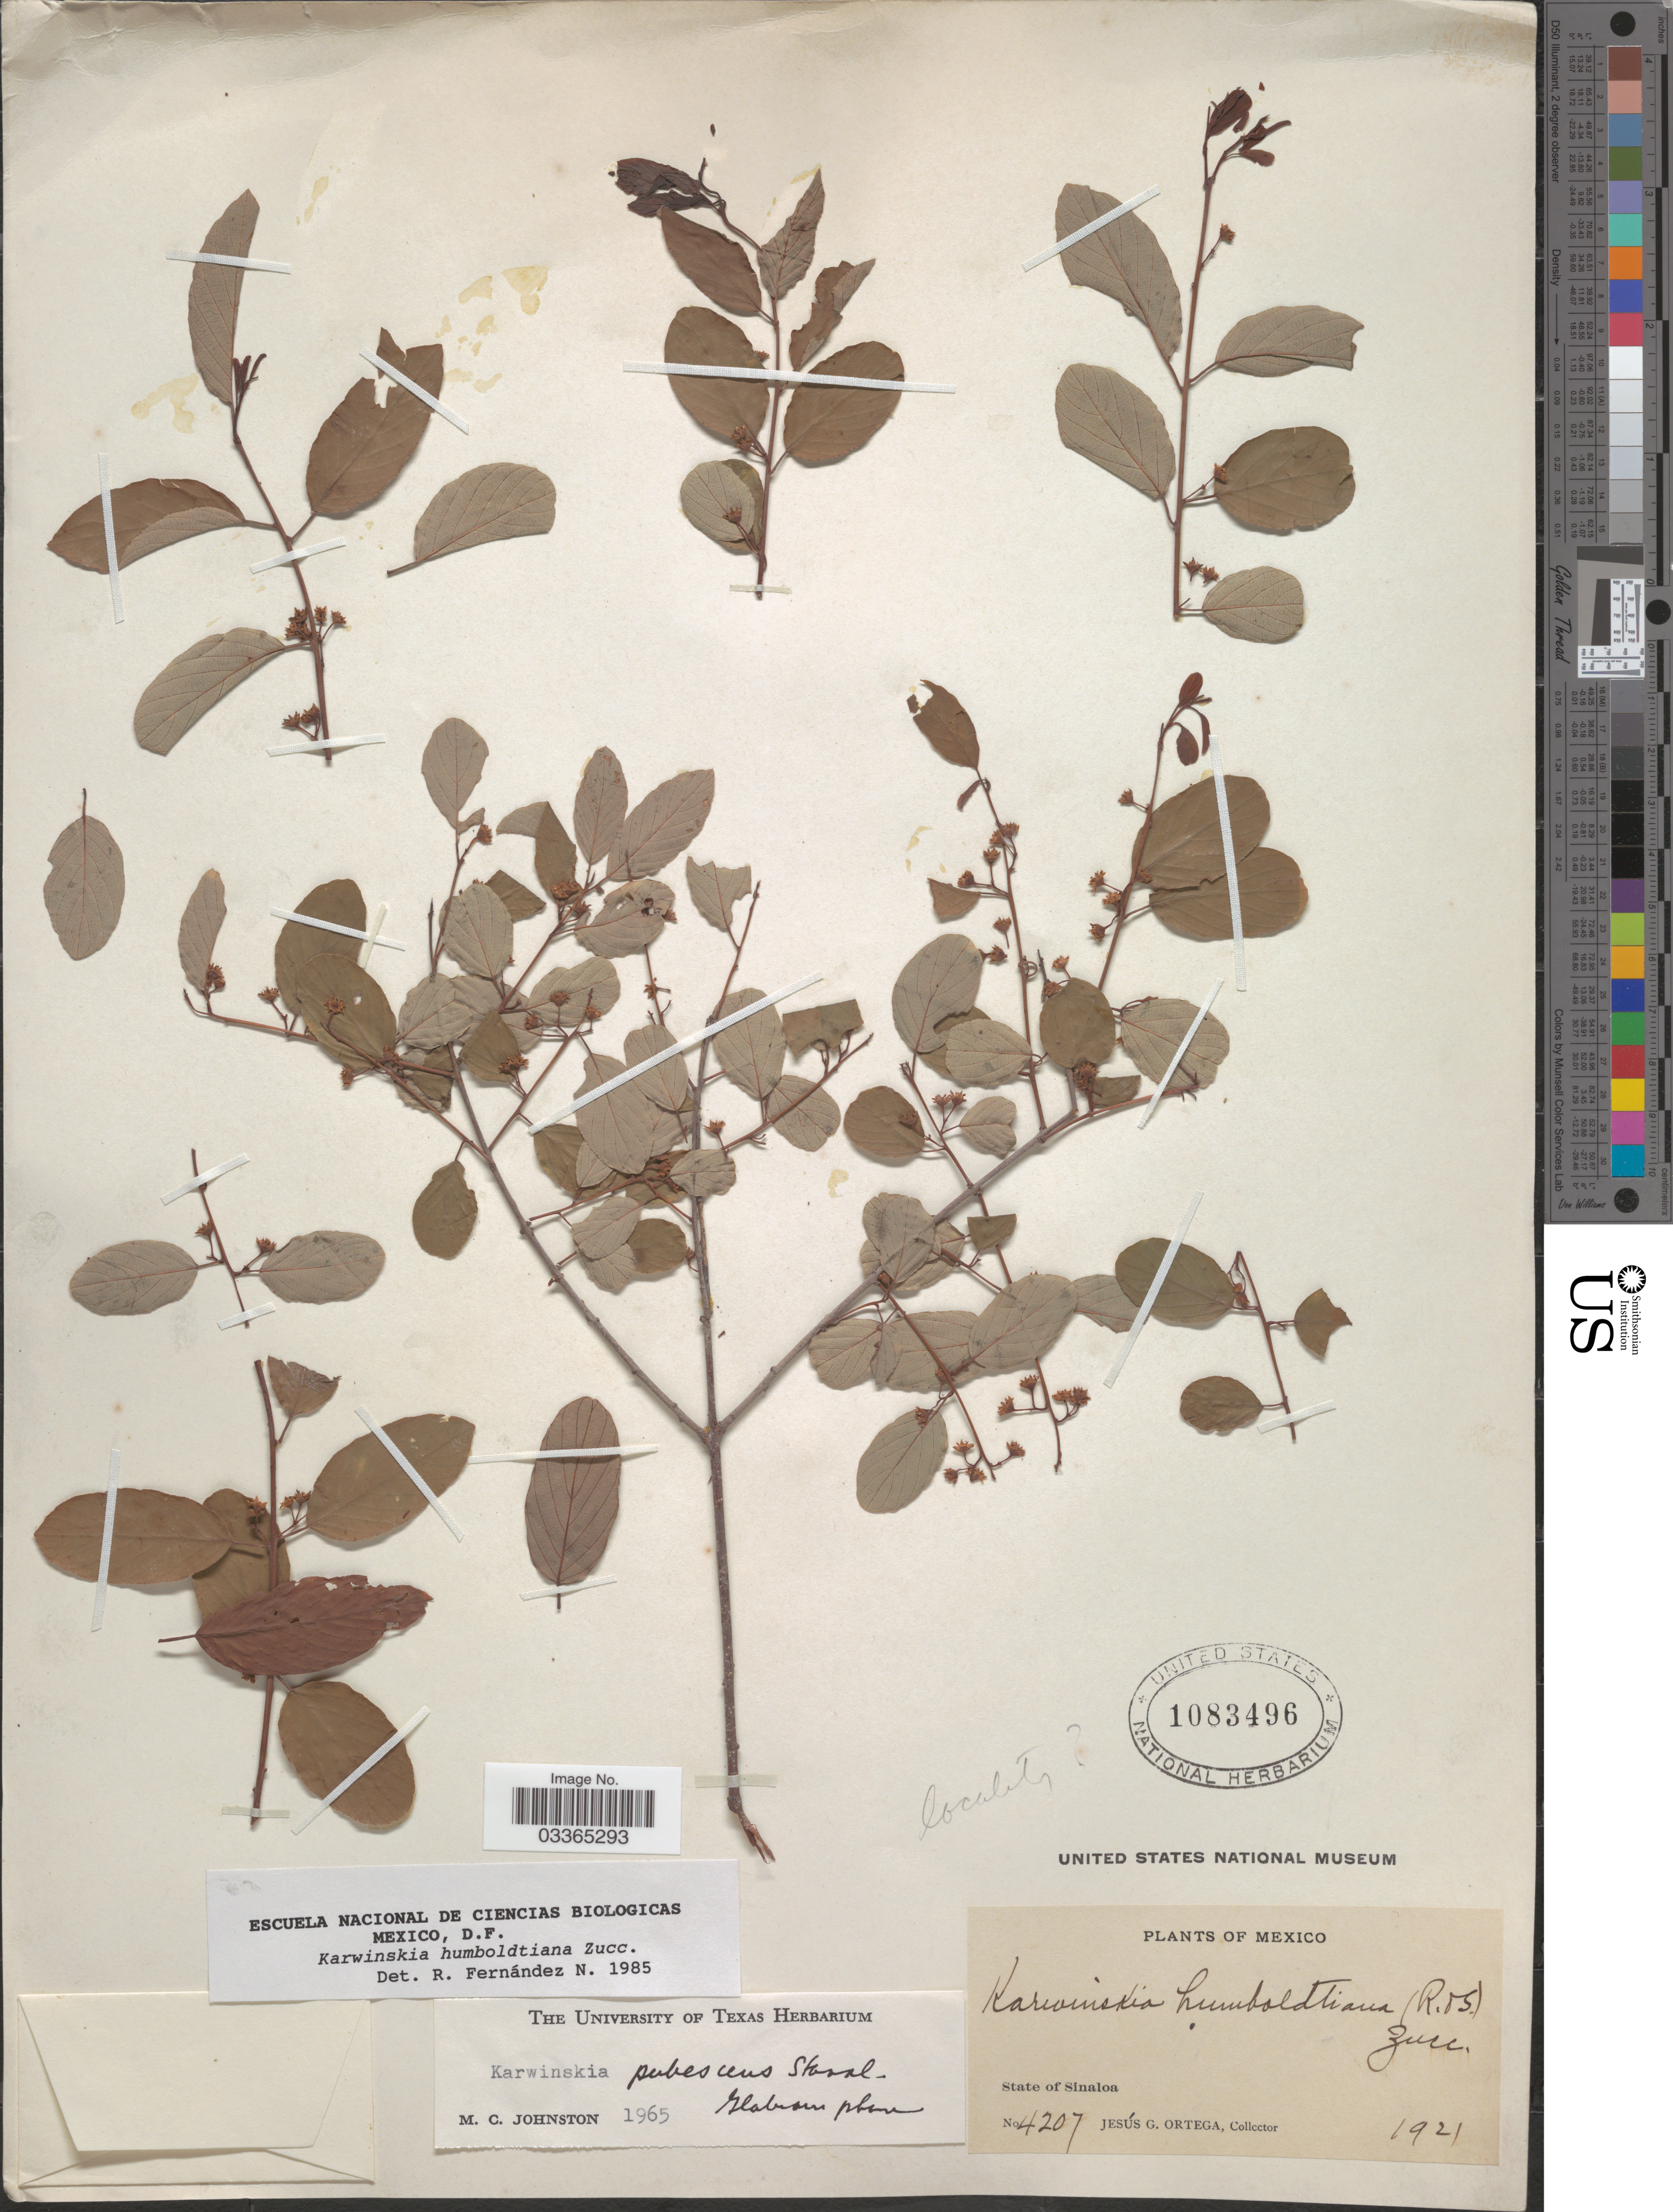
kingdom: Plantae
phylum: Tracheophyta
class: Magnoliopsida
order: Rosales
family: Rhamnaceae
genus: Karwinskia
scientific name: Karwinskia humboldtiana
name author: (Schult.) Zucc.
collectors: J. Ortega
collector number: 4207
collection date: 1921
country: Mexico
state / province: Sinaloa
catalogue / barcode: US 1083496